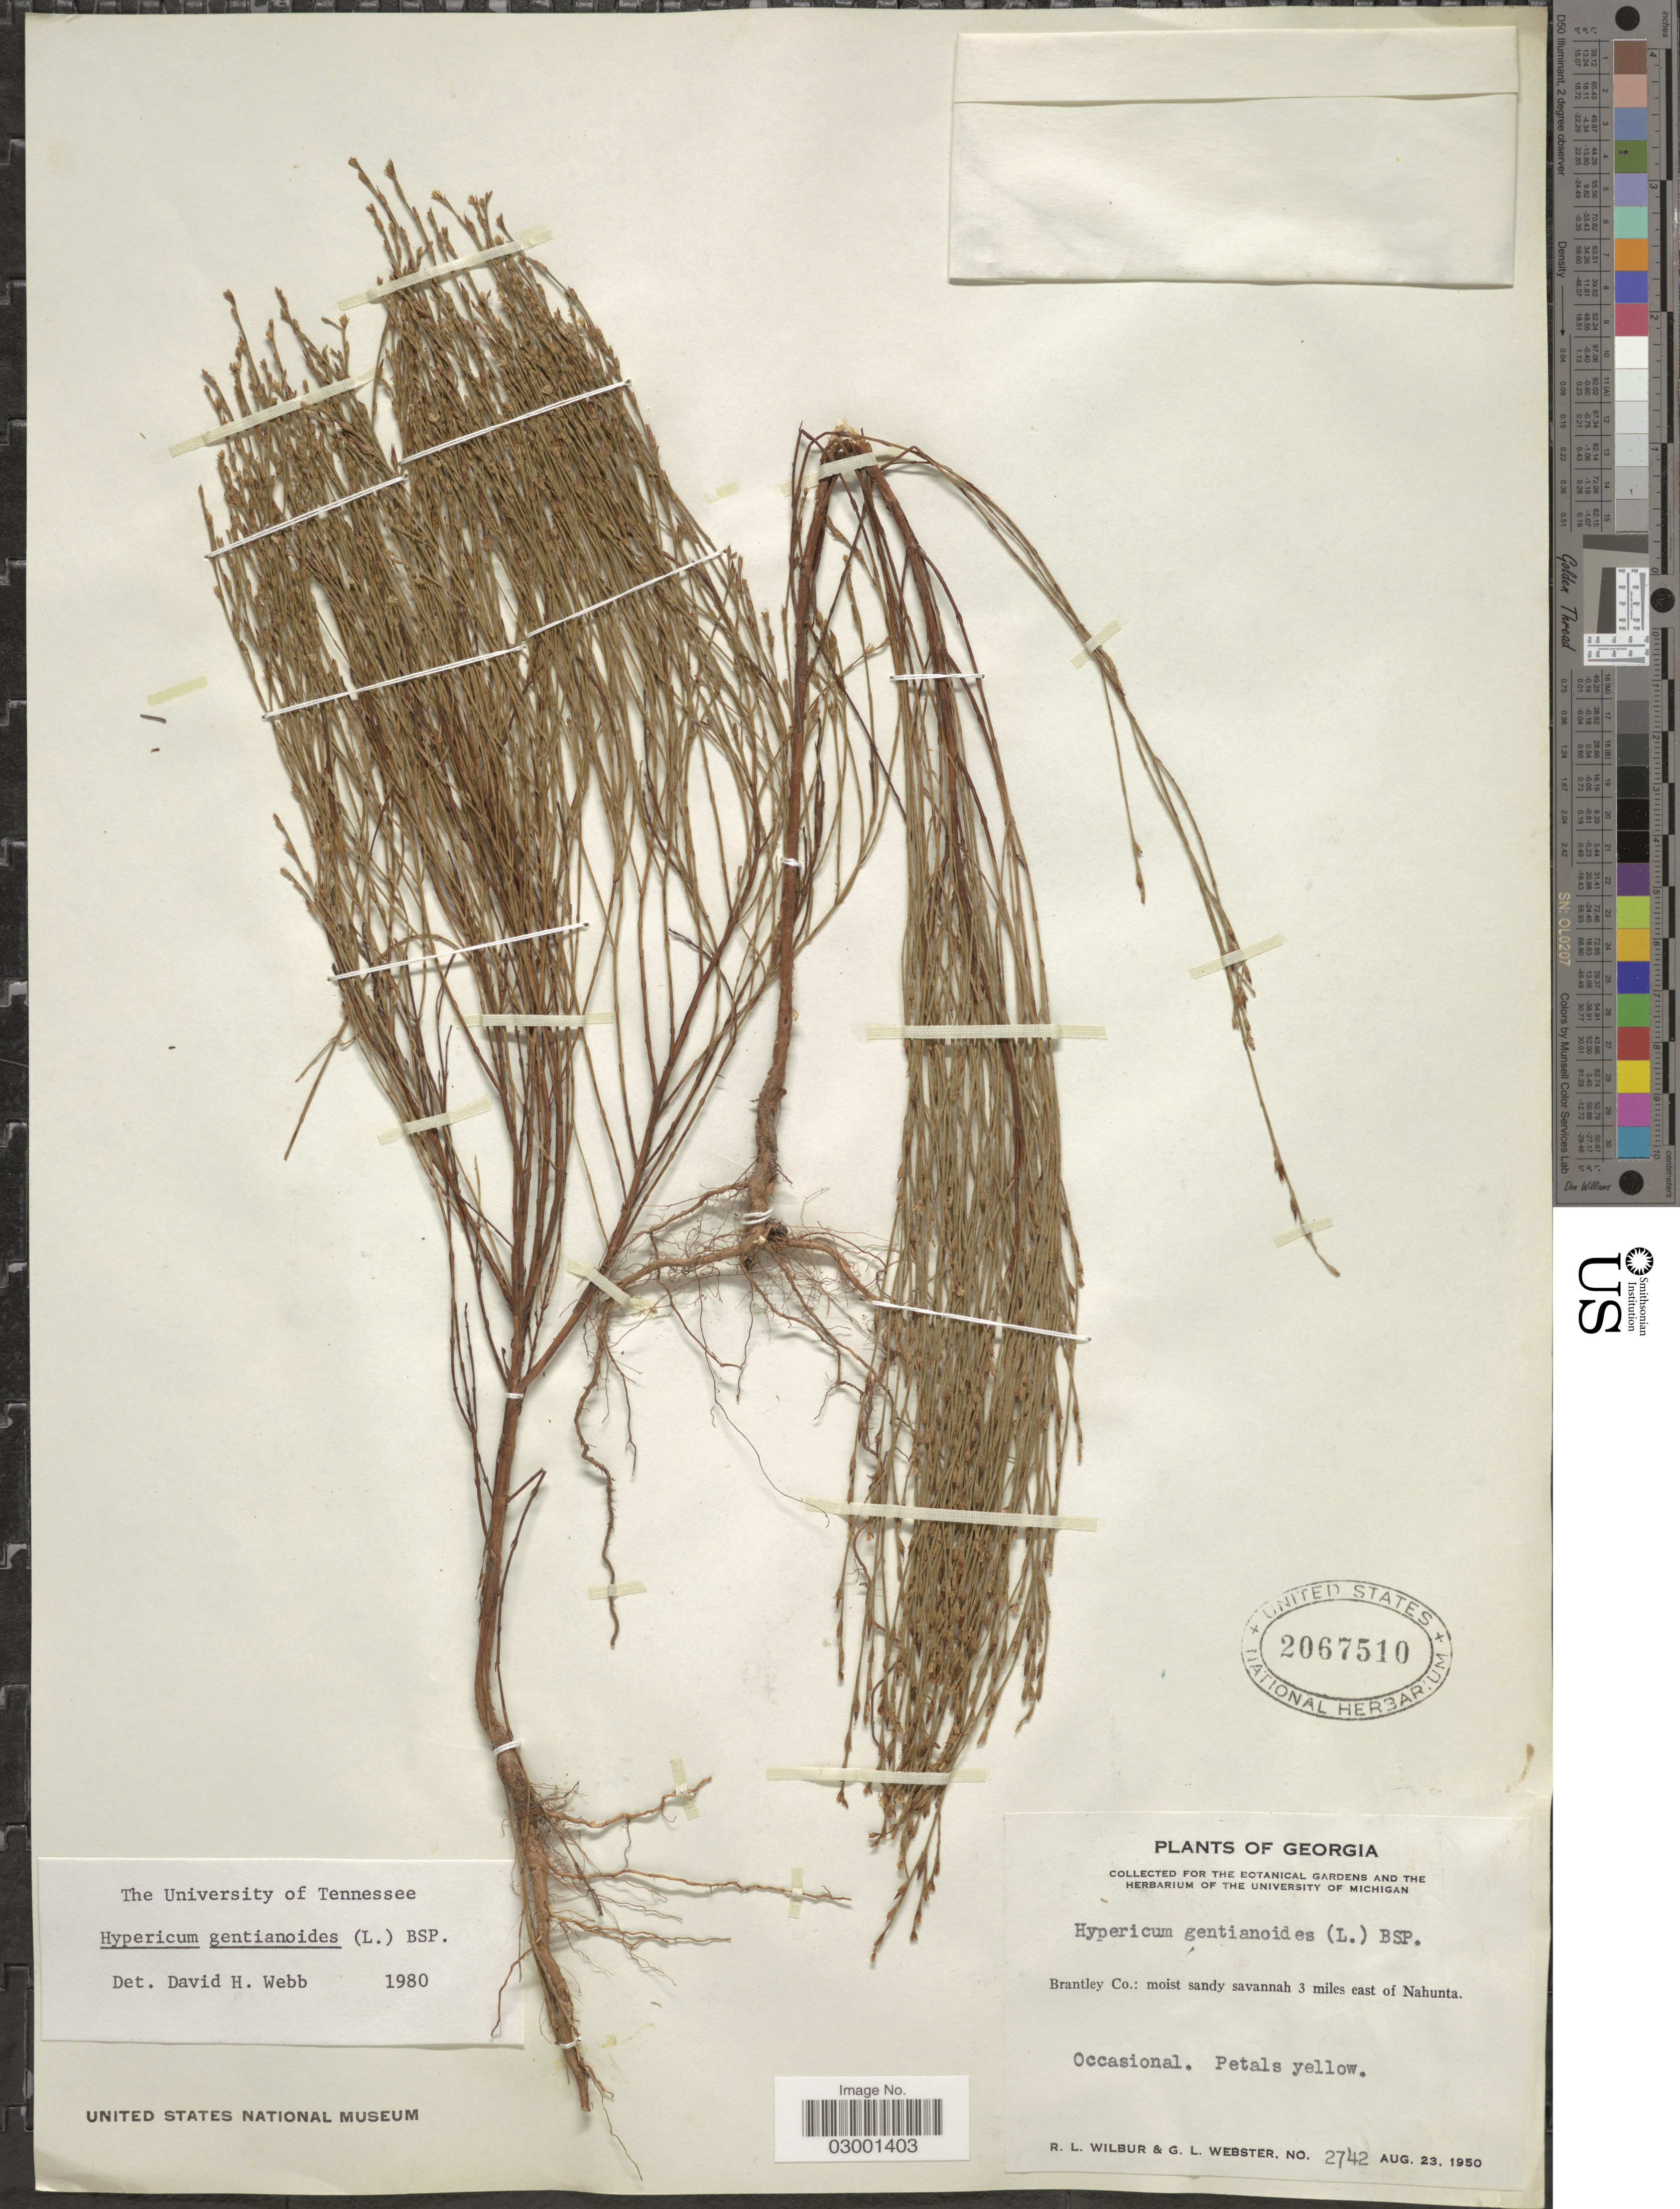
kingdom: Plantae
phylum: Tracheophyta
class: Magnoliopsida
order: Malpighiales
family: Hypericaceae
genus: Hypericum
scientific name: Hypericum gentianoides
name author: (L.) Britton, Stearns & Poggenb.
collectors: R. L. Wilbur & G. L. Webster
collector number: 2742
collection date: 1950-08-23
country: United States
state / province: Georgia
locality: Brantley Co.: moist sandy savannah 3 miles east of Nahunta.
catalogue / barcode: US 2067510